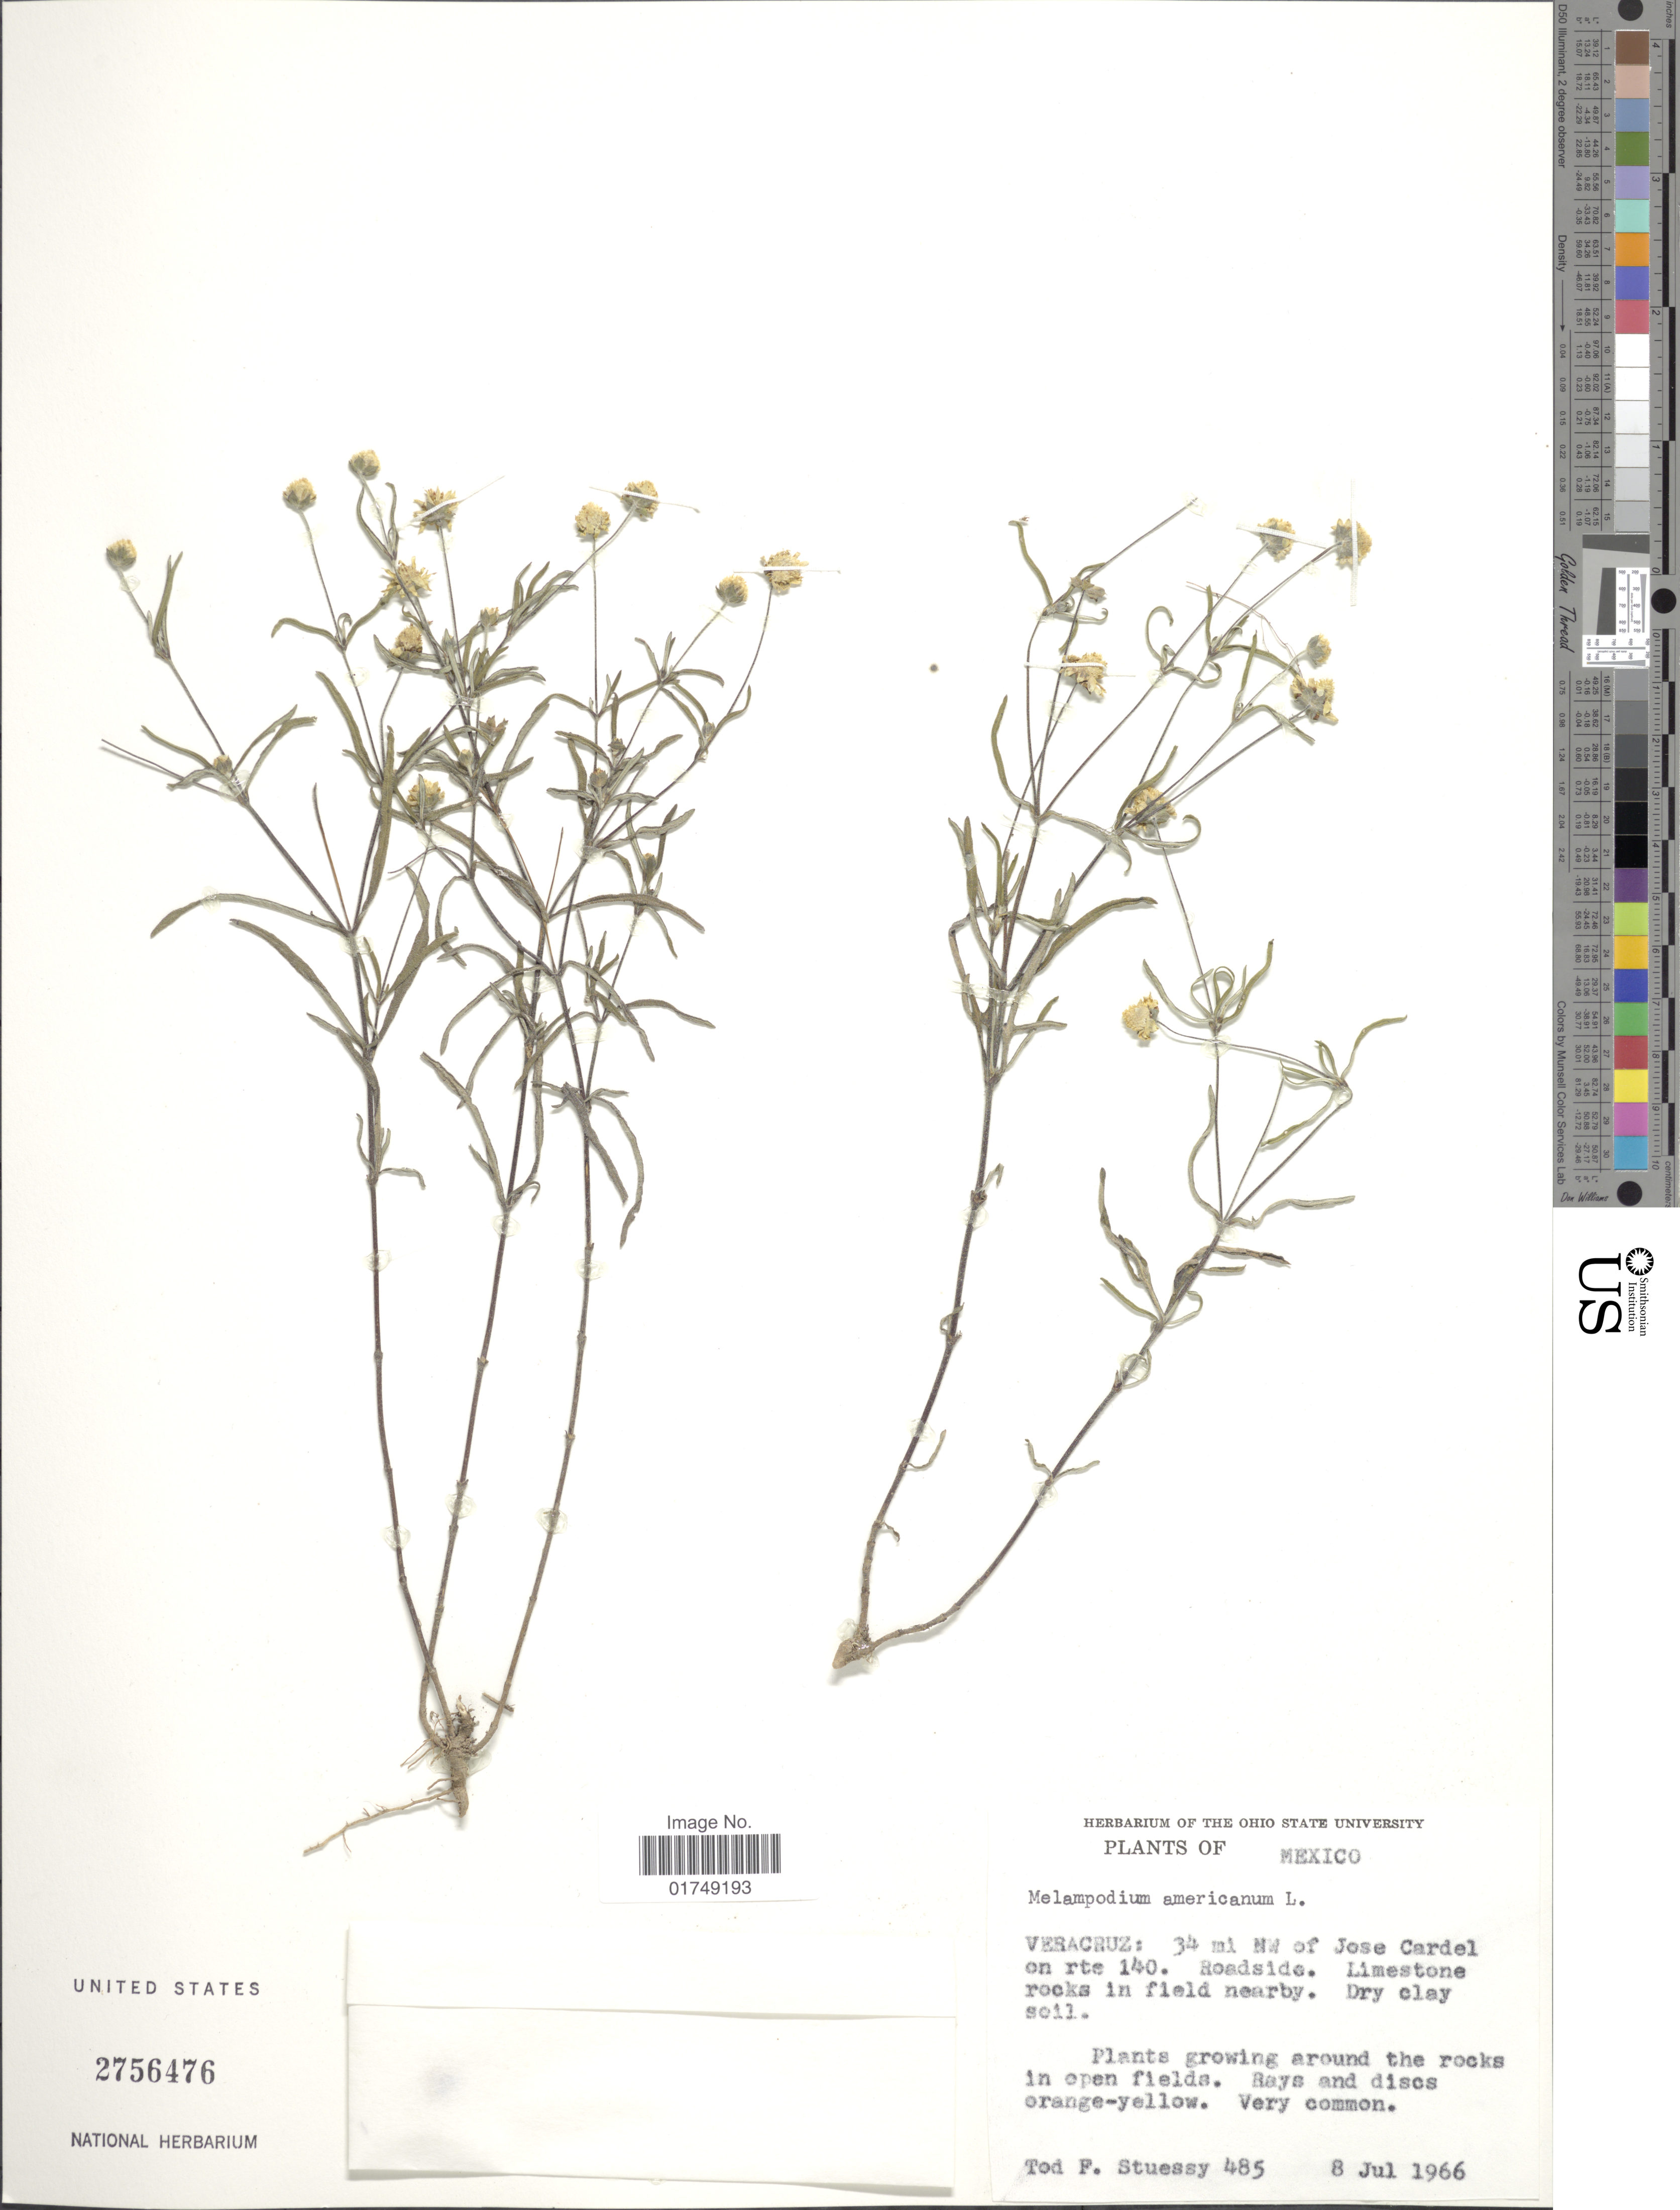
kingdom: Plantae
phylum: Tracheophyta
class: Magnoliopsida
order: Asterales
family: Asteraceae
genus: Melampodium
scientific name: Melampodium americanum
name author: L.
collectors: T. Stuessy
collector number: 485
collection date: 1966-07-08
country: Mexico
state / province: Veracruz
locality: Veracruz, 34 mi NW of Jose Cardel on rte 140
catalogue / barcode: US 2756476